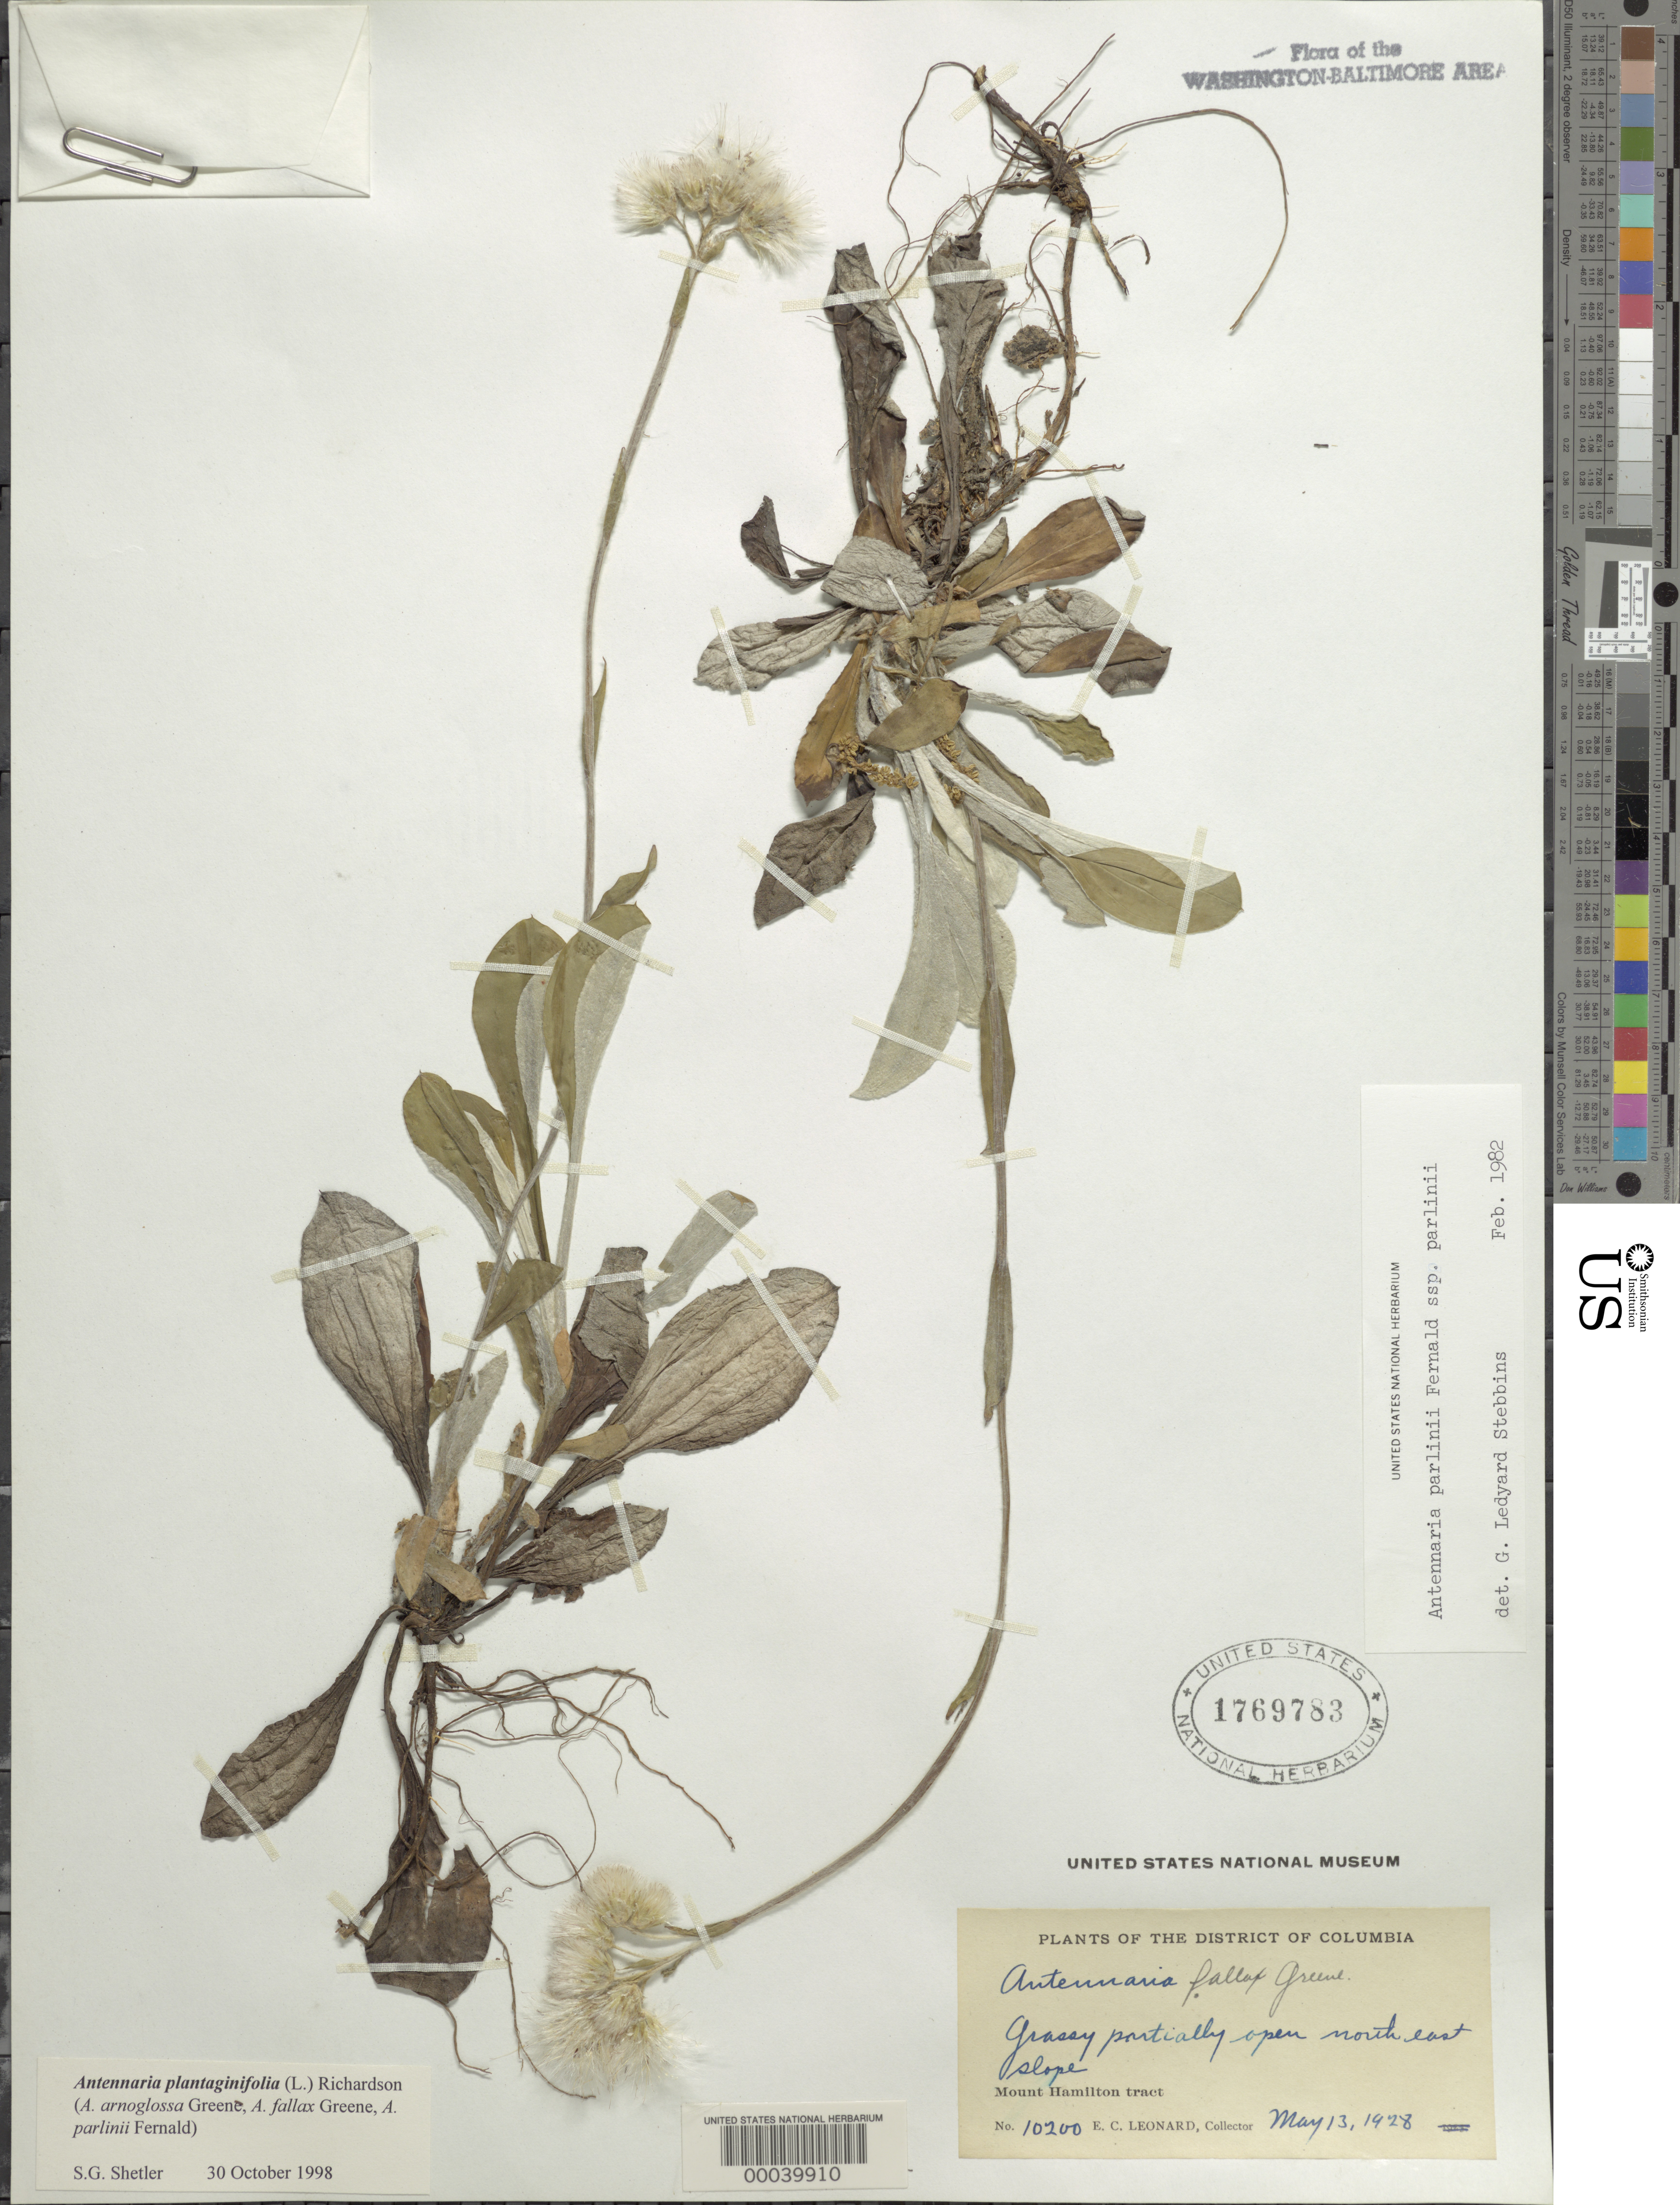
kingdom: Plantae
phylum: Tracheophyta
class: Magnoliopsida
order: Asterales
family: Asteraceae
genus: Antennaria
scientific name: Antennaria plantaginifolia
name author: (L.) Richardson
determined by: Stebbins, G. L.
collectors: E. C. Leonard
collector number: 10200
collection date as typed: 13 May 1928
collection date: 1928-05-13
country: United States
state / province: District of Columbia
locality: NE slope of Mount Hamilton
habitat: Grassy partially open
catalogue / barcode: US 1769783